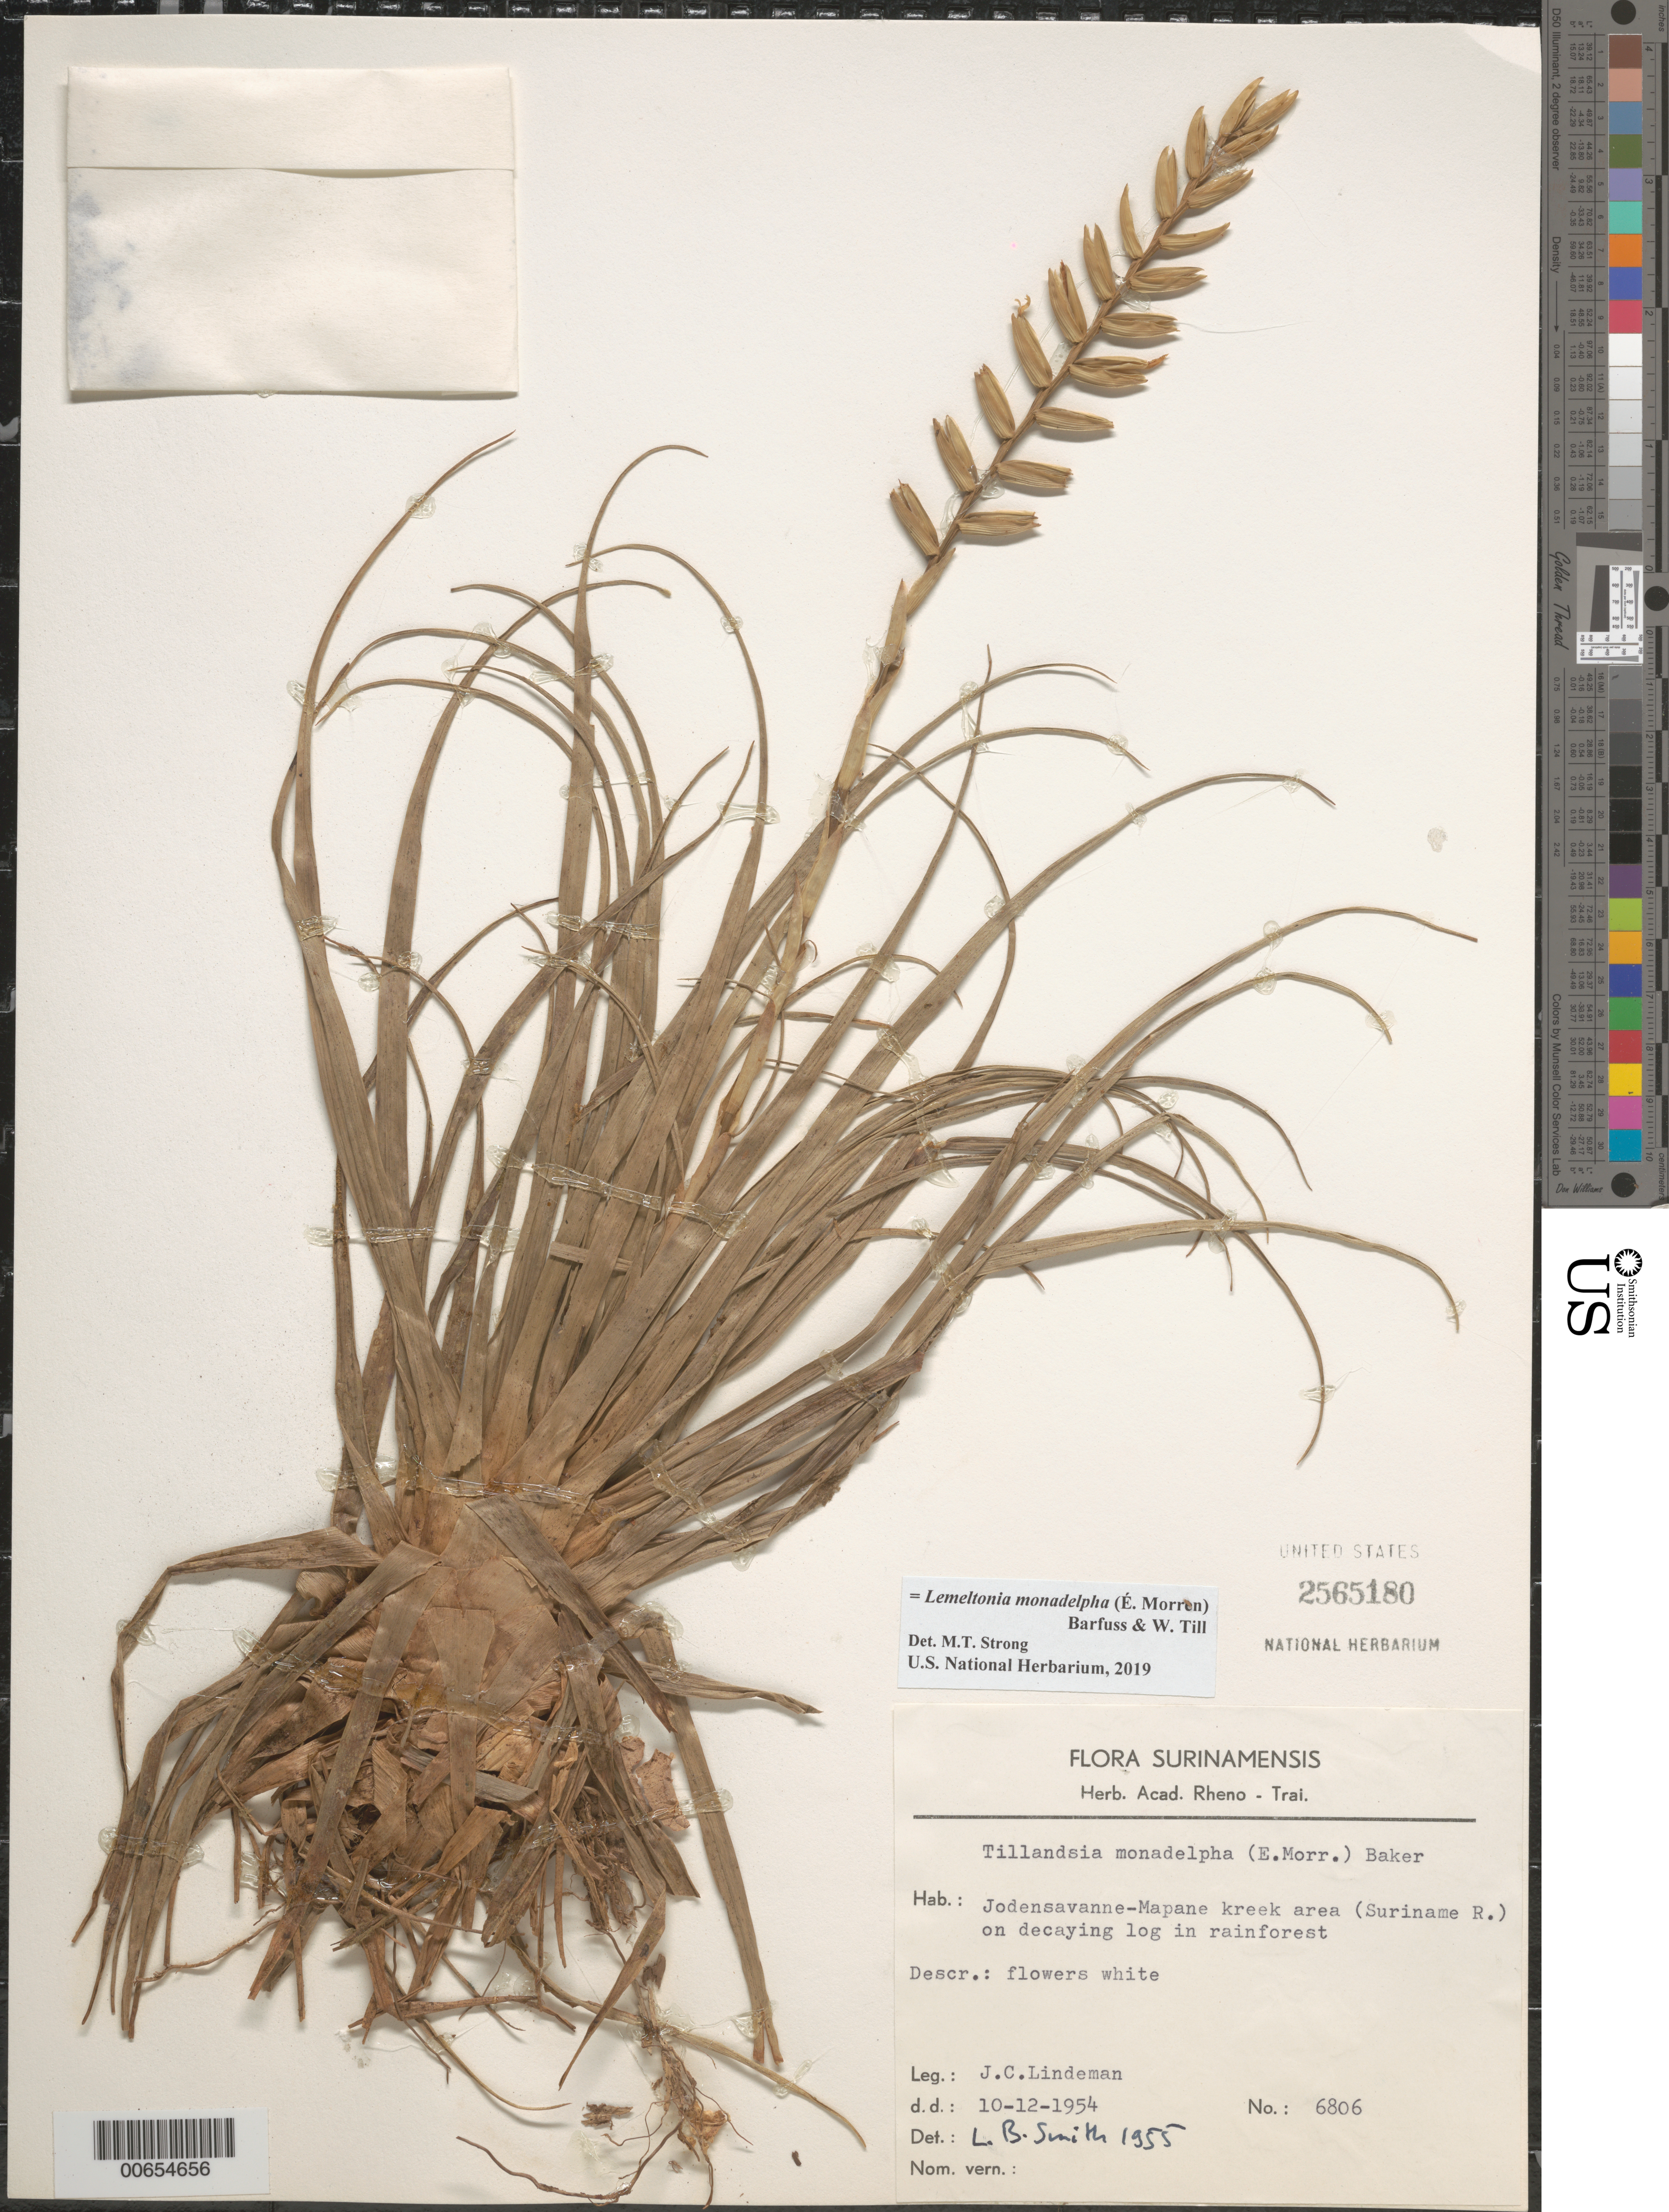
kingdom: Plantae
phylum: Tracheophyta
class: Liliopsida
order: Poales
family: Bromeliaceae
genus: Lemeltonia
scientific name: Lemeltonia monadelpha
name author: (É. Morren) Barfuss & W. Till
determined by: Strong, M. T., (US), Smithsonian Institution - National Museum of Natural History (UNITED STATES)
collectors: J. C. Lindeman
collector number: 6806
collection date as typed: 10-Dec-54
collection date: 1954-12-10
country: Suriname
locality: Jodensavanne-Mapane kreek area (Suriname River)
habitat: Rainforest, on decaying log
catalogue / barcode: US 2565180